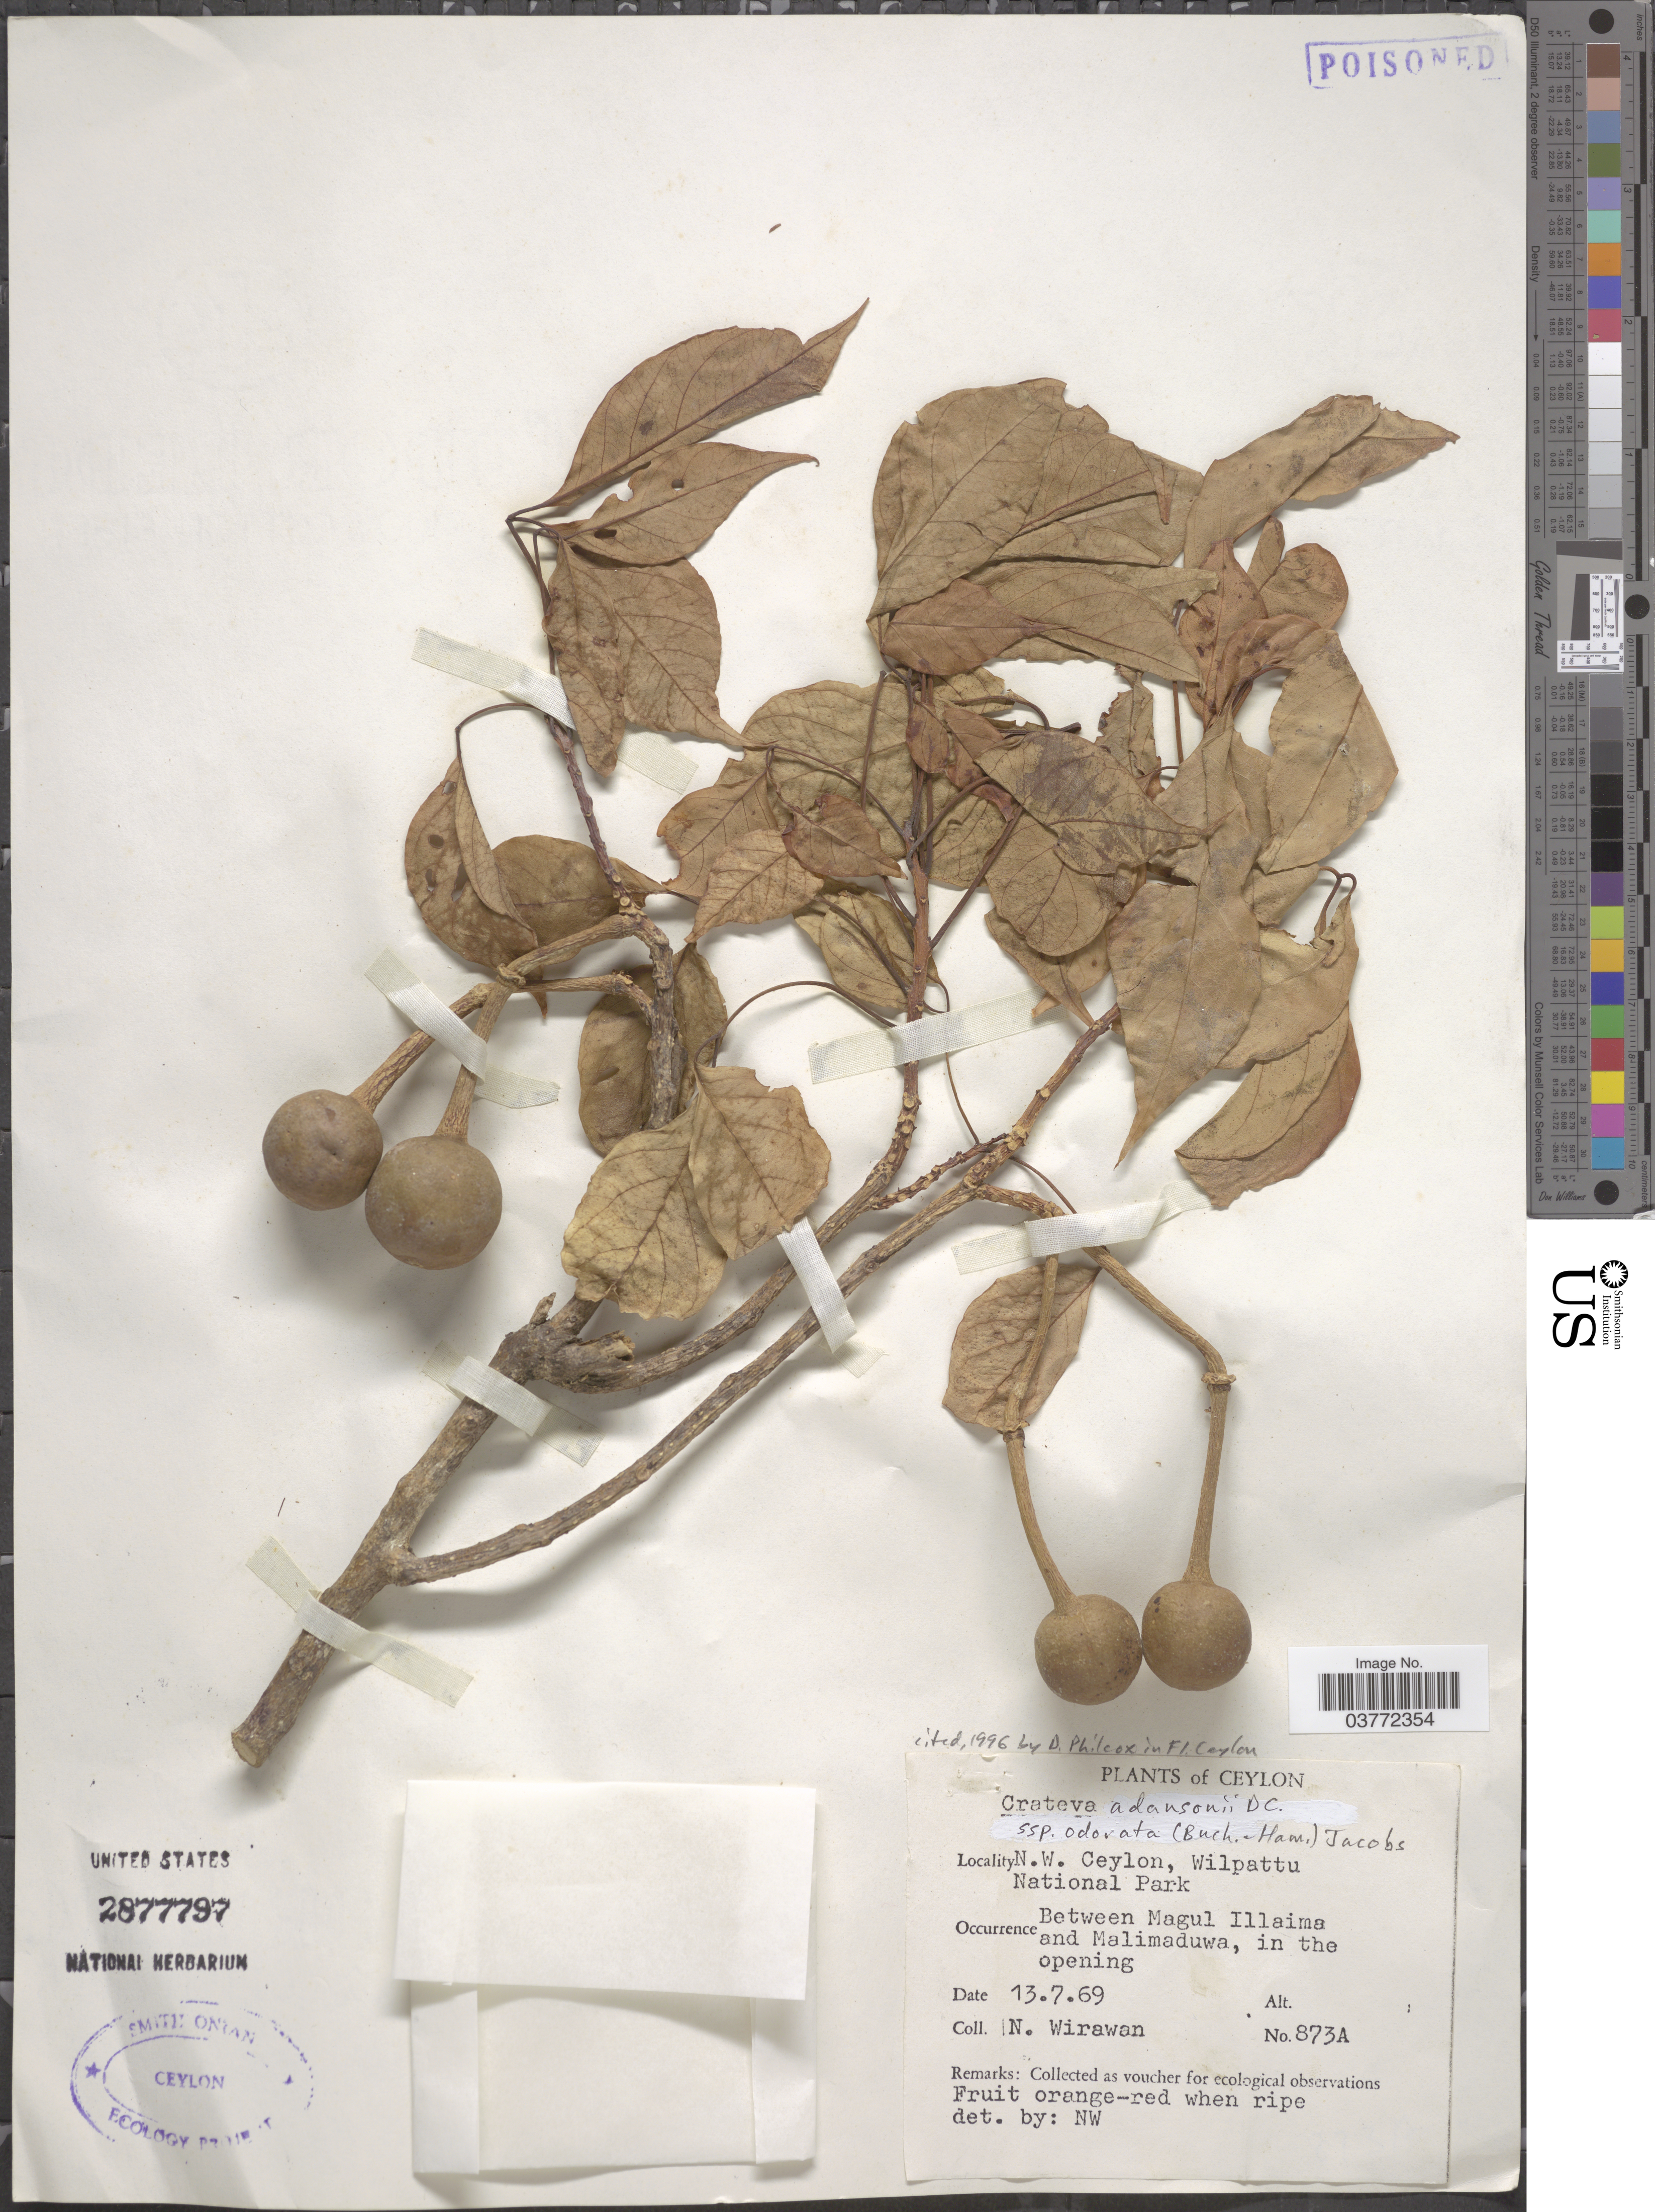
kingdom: Plantae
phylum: Tracheophyta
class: Magnoliopsida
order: Brassicales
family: Capparaceae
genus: Crateva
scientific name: Crateva adansonii subsp. odora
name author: (Buch.-Ham.) Jacobs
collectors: N. Wirawan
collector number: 873A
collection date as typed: Transcribed d/m/y: 13/7/69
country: Sri Lanka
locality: Ceylon. N. W. Ceylon, Wilpattu National Park. Between Magul Illaima and Malimaduwa, in the opening.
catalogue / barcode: US 2877797